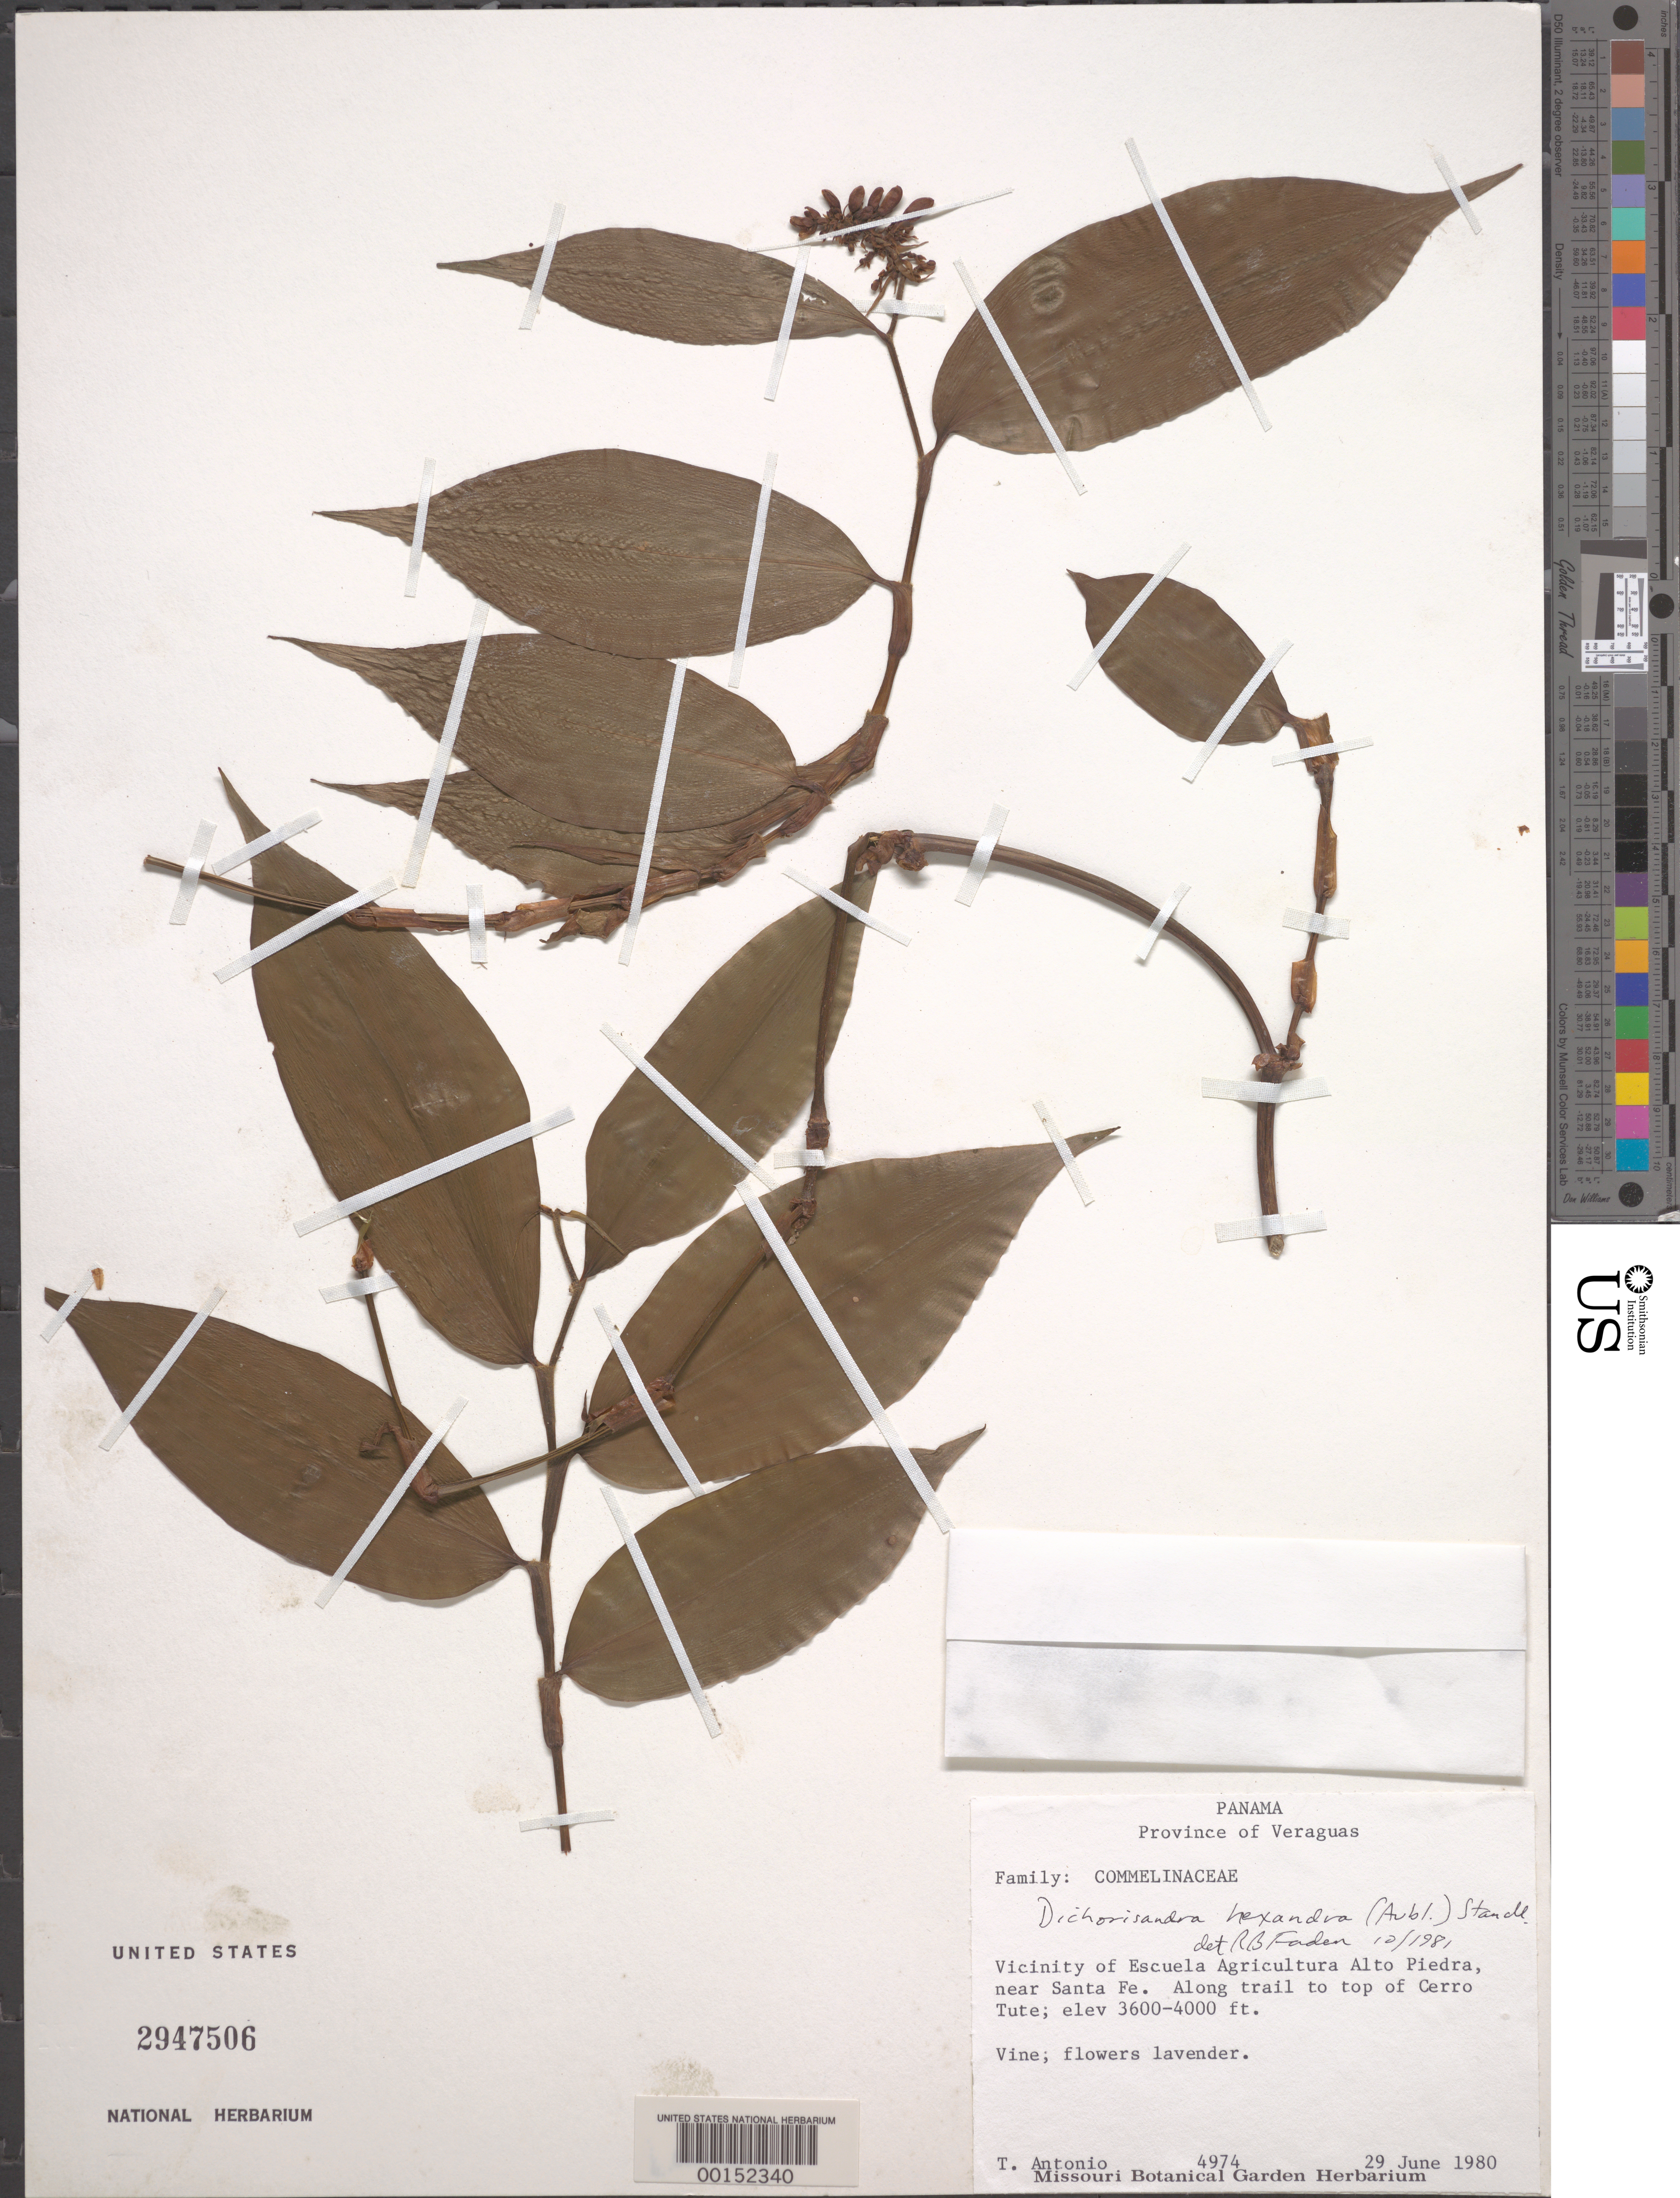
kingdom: Plantae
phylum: Tracheophyta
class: Liliopsida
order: Commelinales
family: Commelinaceae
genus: Dichorisandra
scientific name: Dichorisandra hexandra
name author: (Aubl.) Standl.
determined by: Faden, Robert B., (US), Smithsonian Institution - National Museum of Natural History (UNITED STATES)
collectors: T. Antonio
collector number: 4974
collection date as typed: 29 Jun 1980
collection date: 1980-06-29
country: Panama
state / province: Veraguas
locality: Agriculture school, Alto Piedra, near Santa Fe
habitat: Trailside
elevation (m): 1098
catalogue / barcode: US 2947506